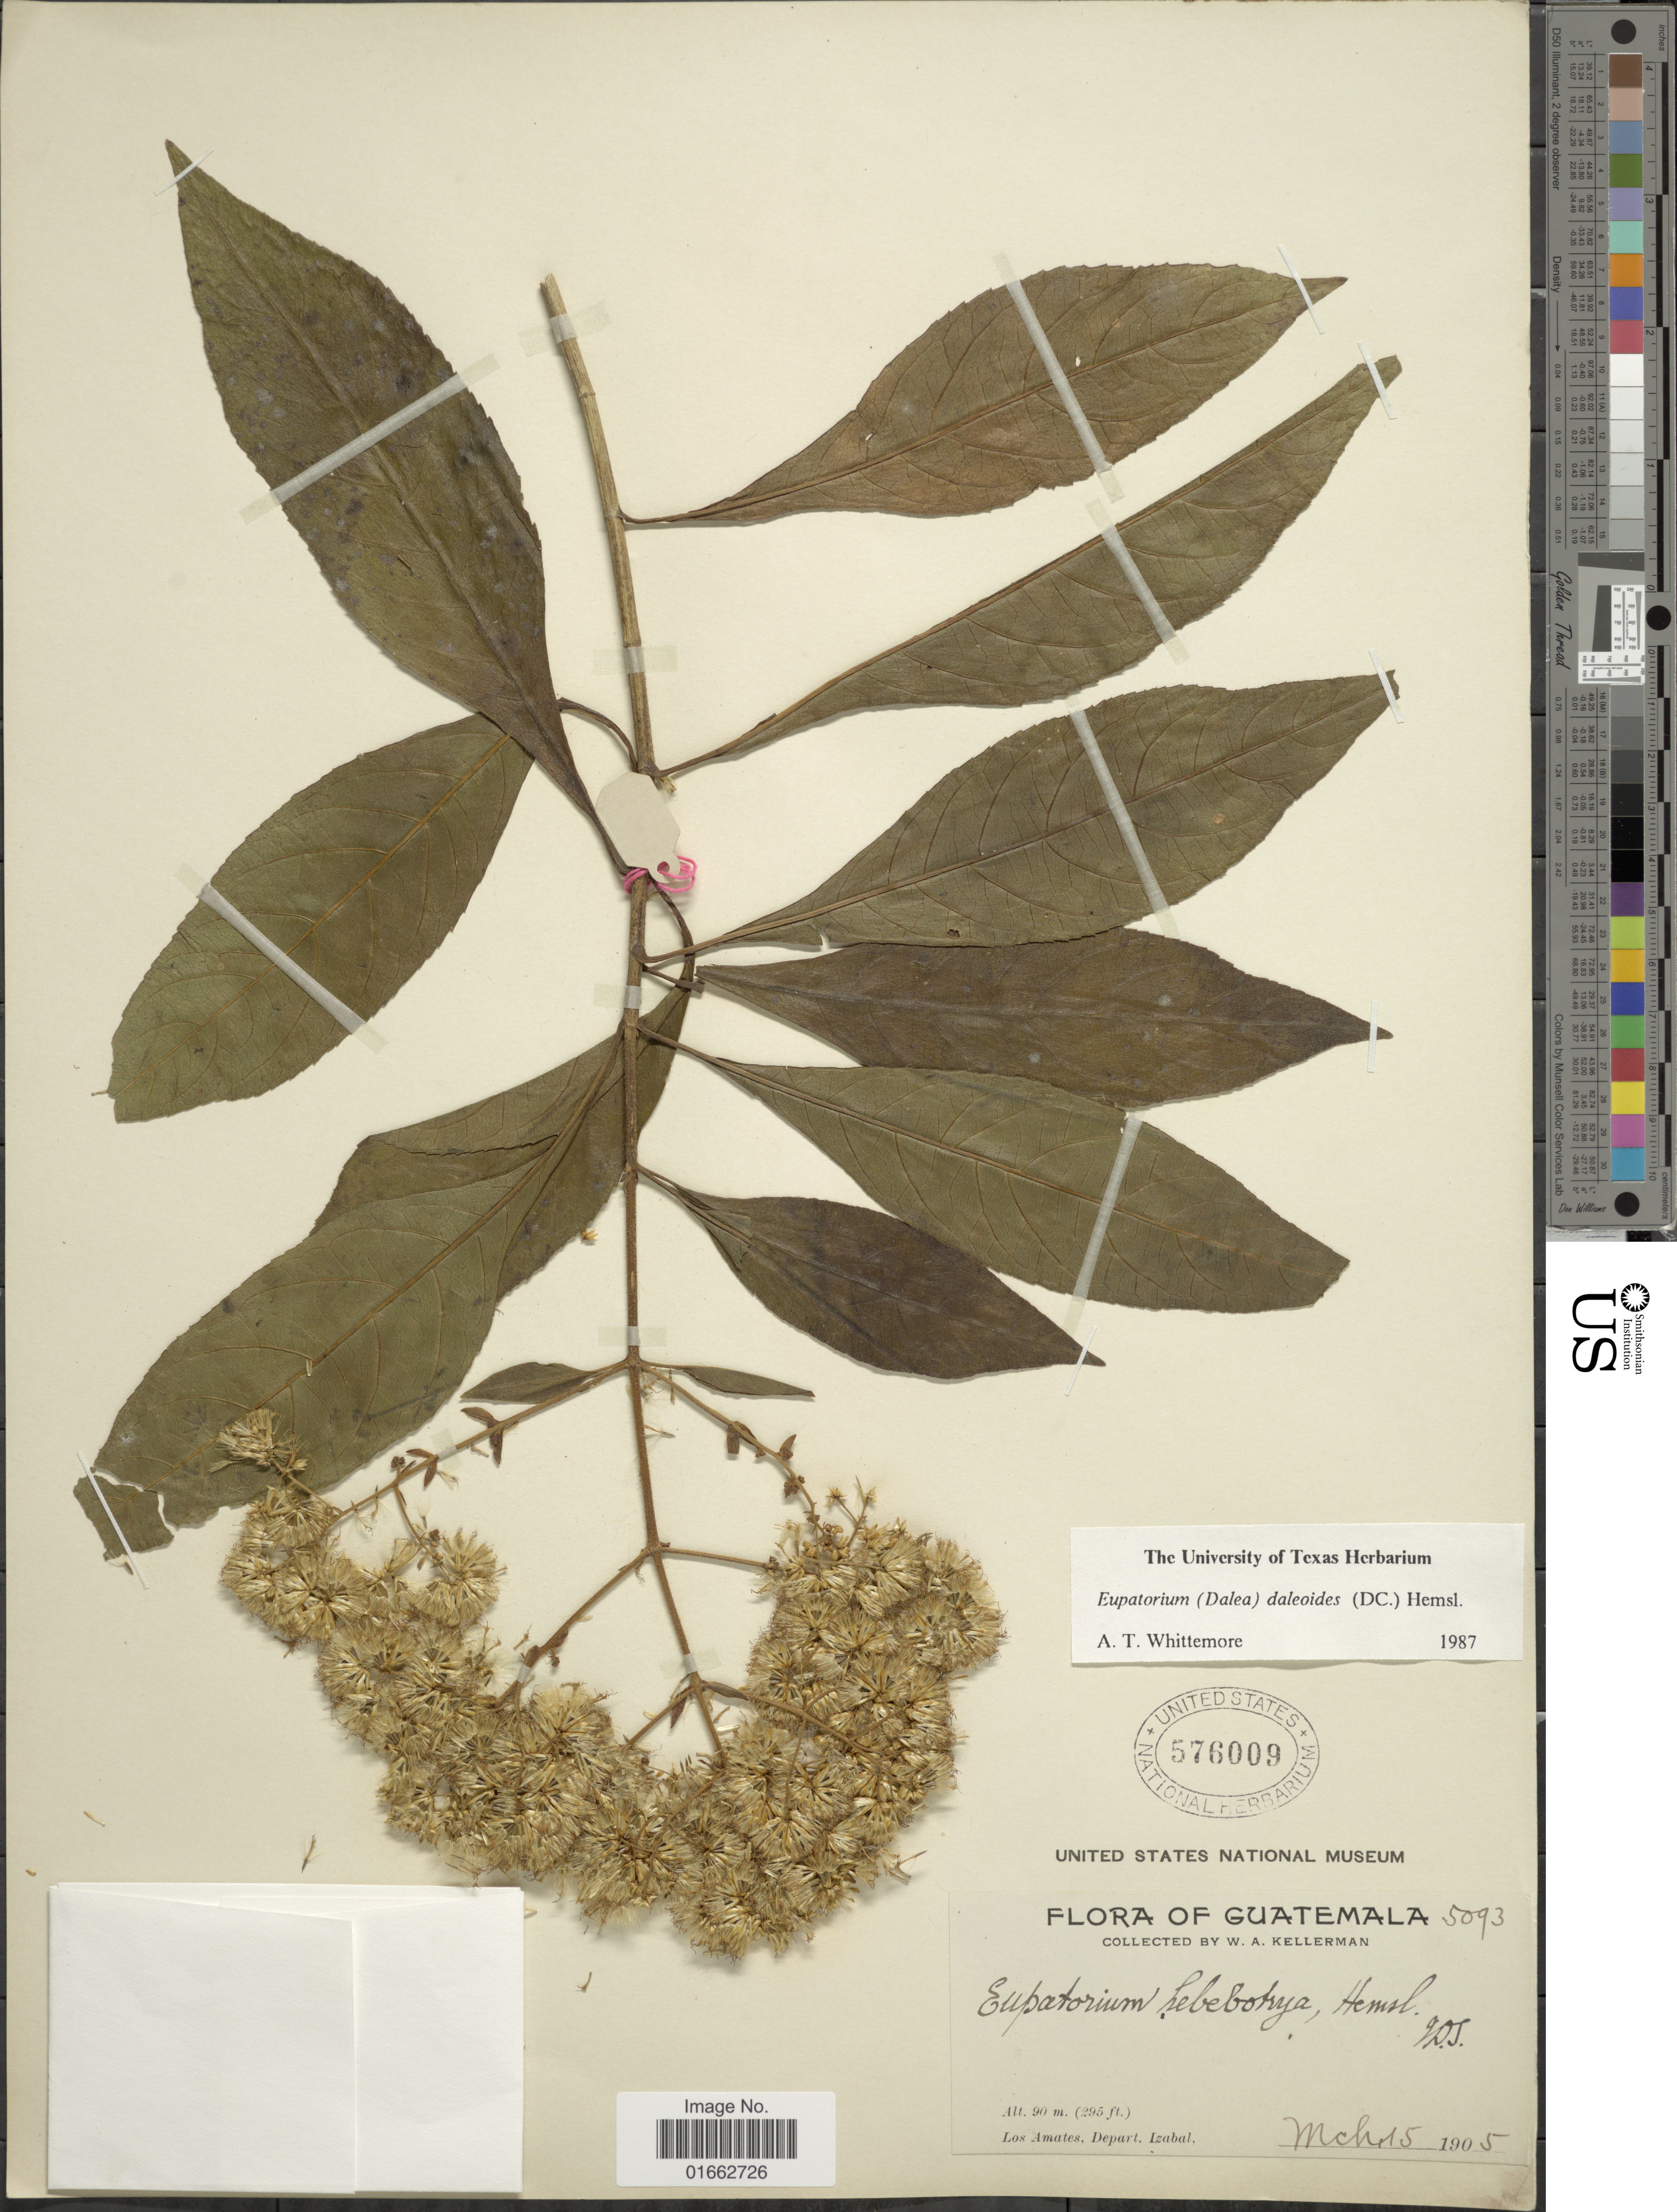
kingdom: Plantae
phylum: Tracheophyta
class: Magnoliopsida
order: Asterales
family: Asteraceae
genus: Critonia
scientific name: Critonia daleoides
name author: DC.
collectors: W. Kellerman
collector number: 5093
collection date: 1905-03-15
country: Guatemala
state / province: Izabal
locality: Los Amates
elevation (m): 90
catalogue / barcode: US 576009